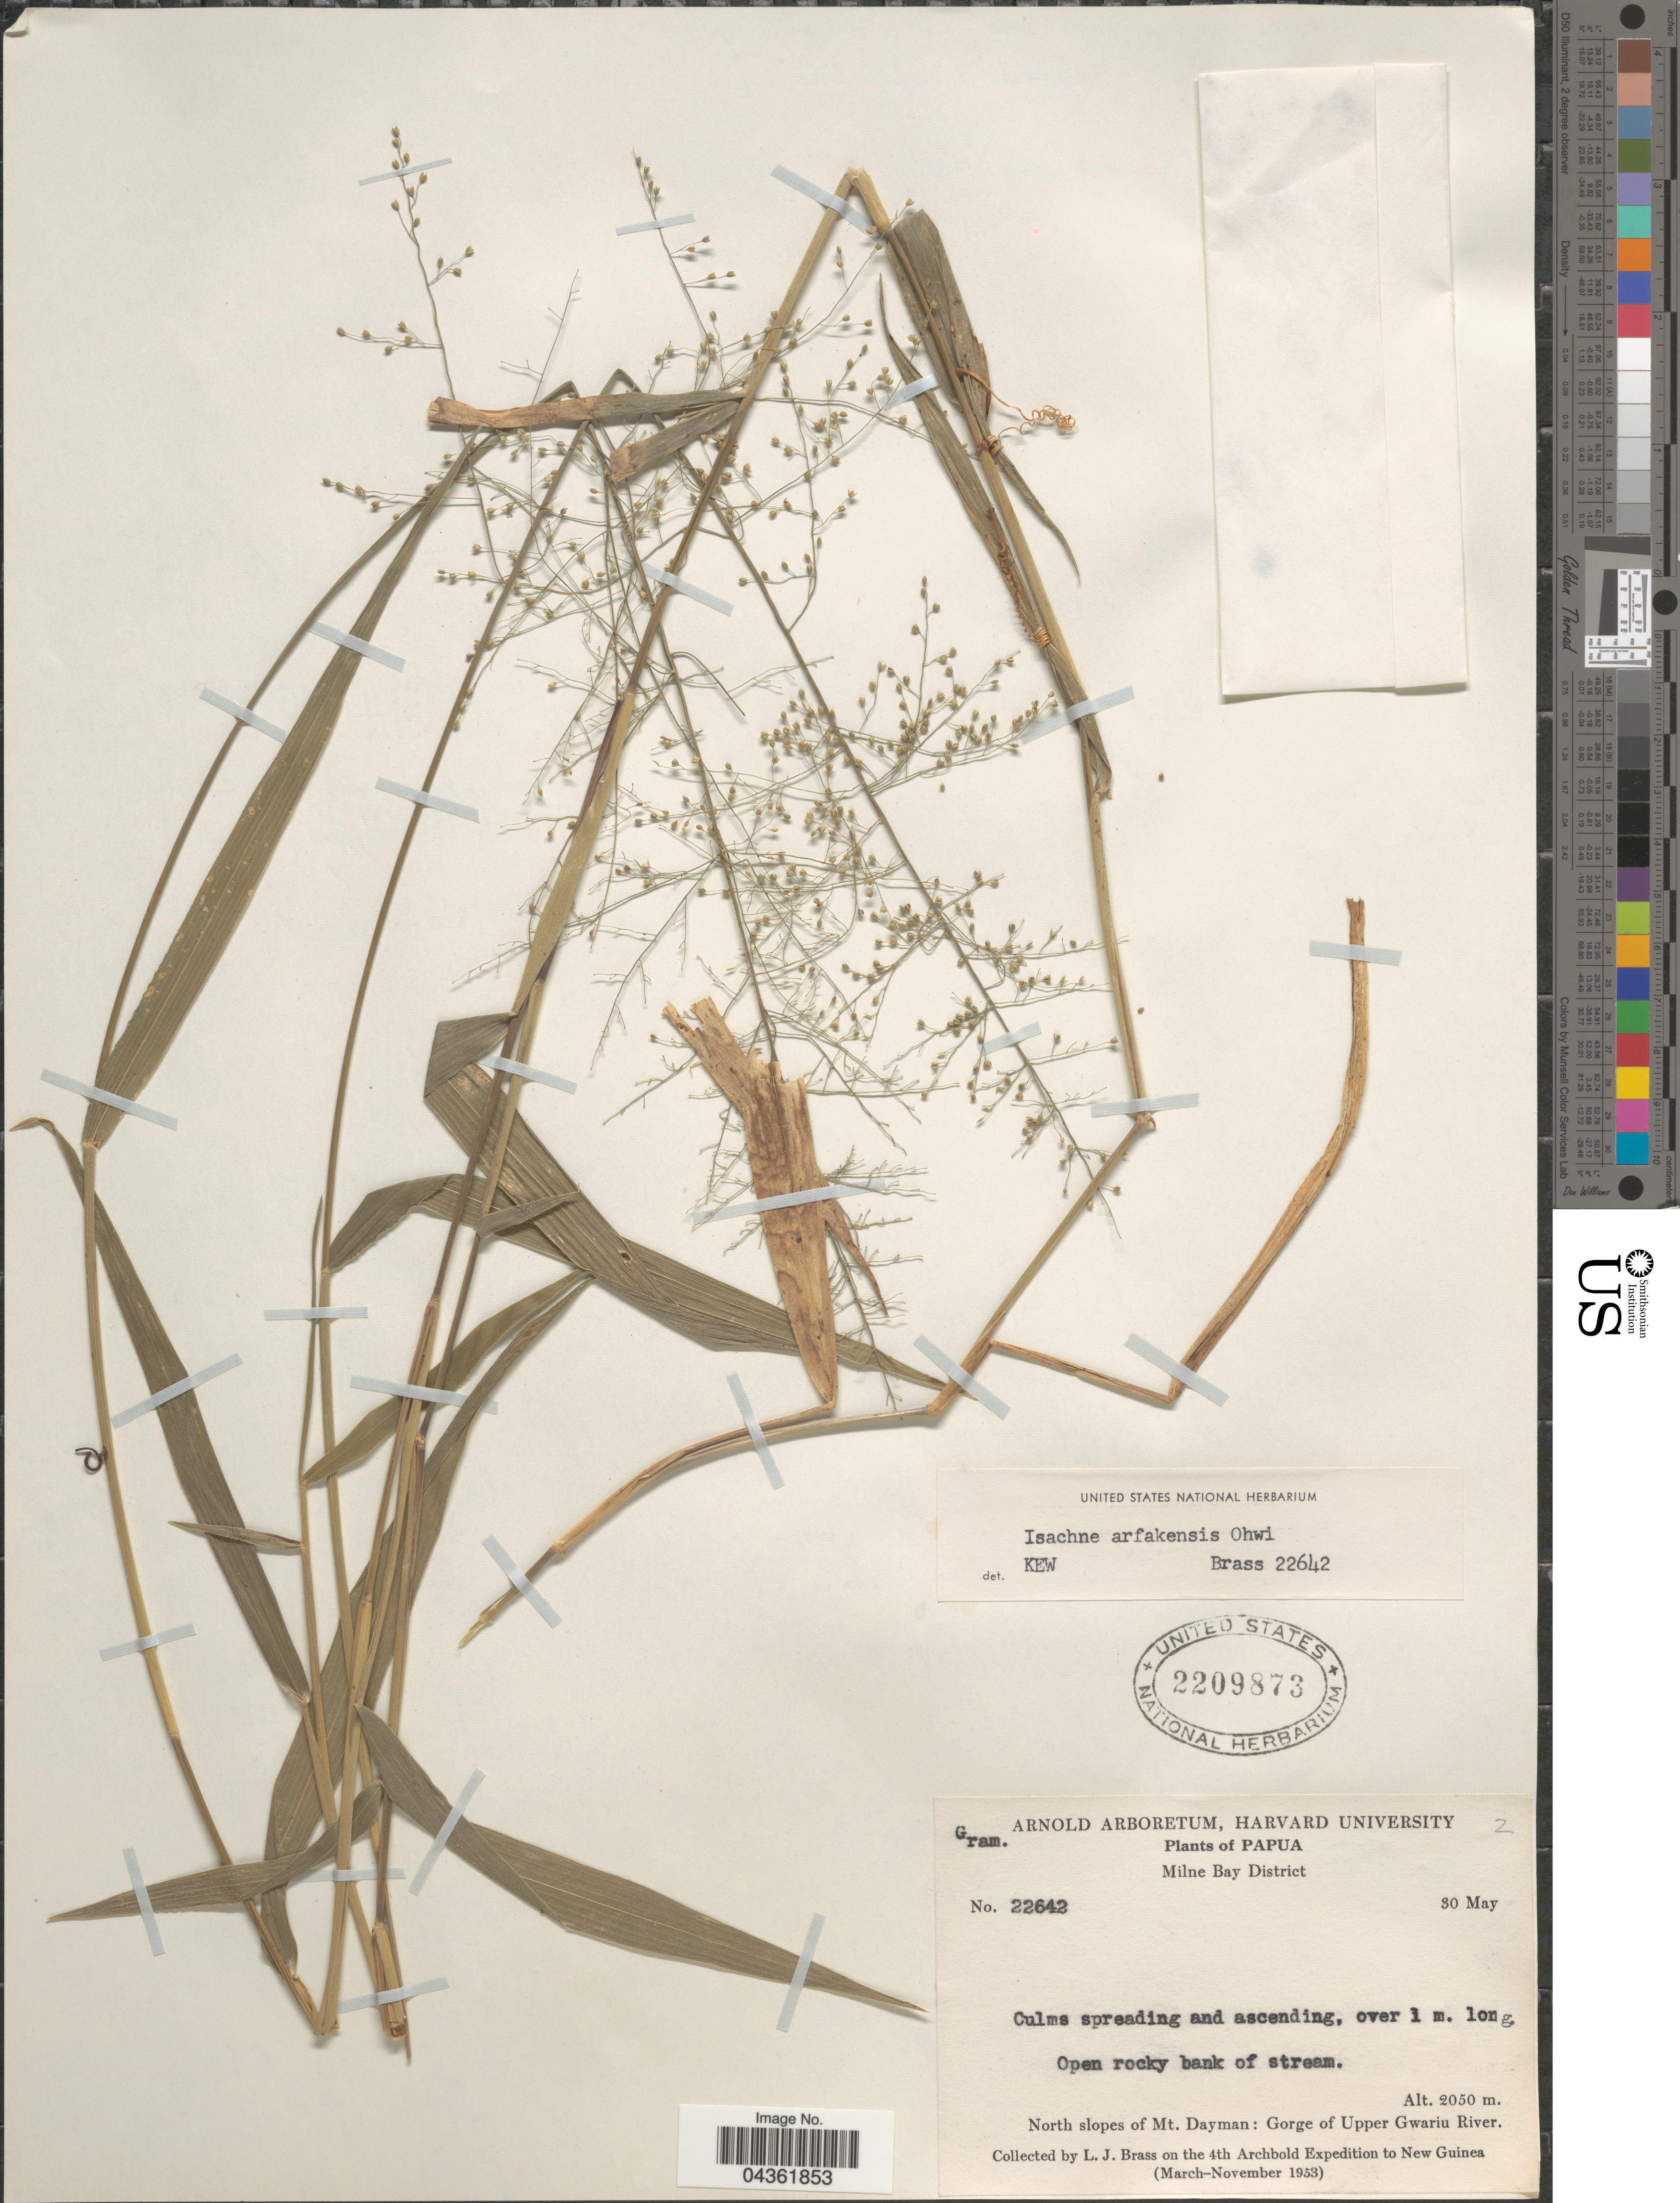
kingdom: Plantae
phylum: Tracheophyta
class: Liliopsida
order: Poales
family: Poaceae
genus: Isachne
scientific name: Isachne arfakensis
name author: Ohwi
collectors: L. J. Brass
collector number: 22642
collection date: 1953-05-30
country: Papua New Guinea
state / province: Milne Bay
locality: Papua. Milne Bay District. Open rocky bank of stream. North slopes of Mt. Dayman: Gorge of Upper Gwariu River. The 4th Archbold Expedition to New Guinea (March-November 1953).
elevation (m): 2050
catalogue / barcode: US 2209873